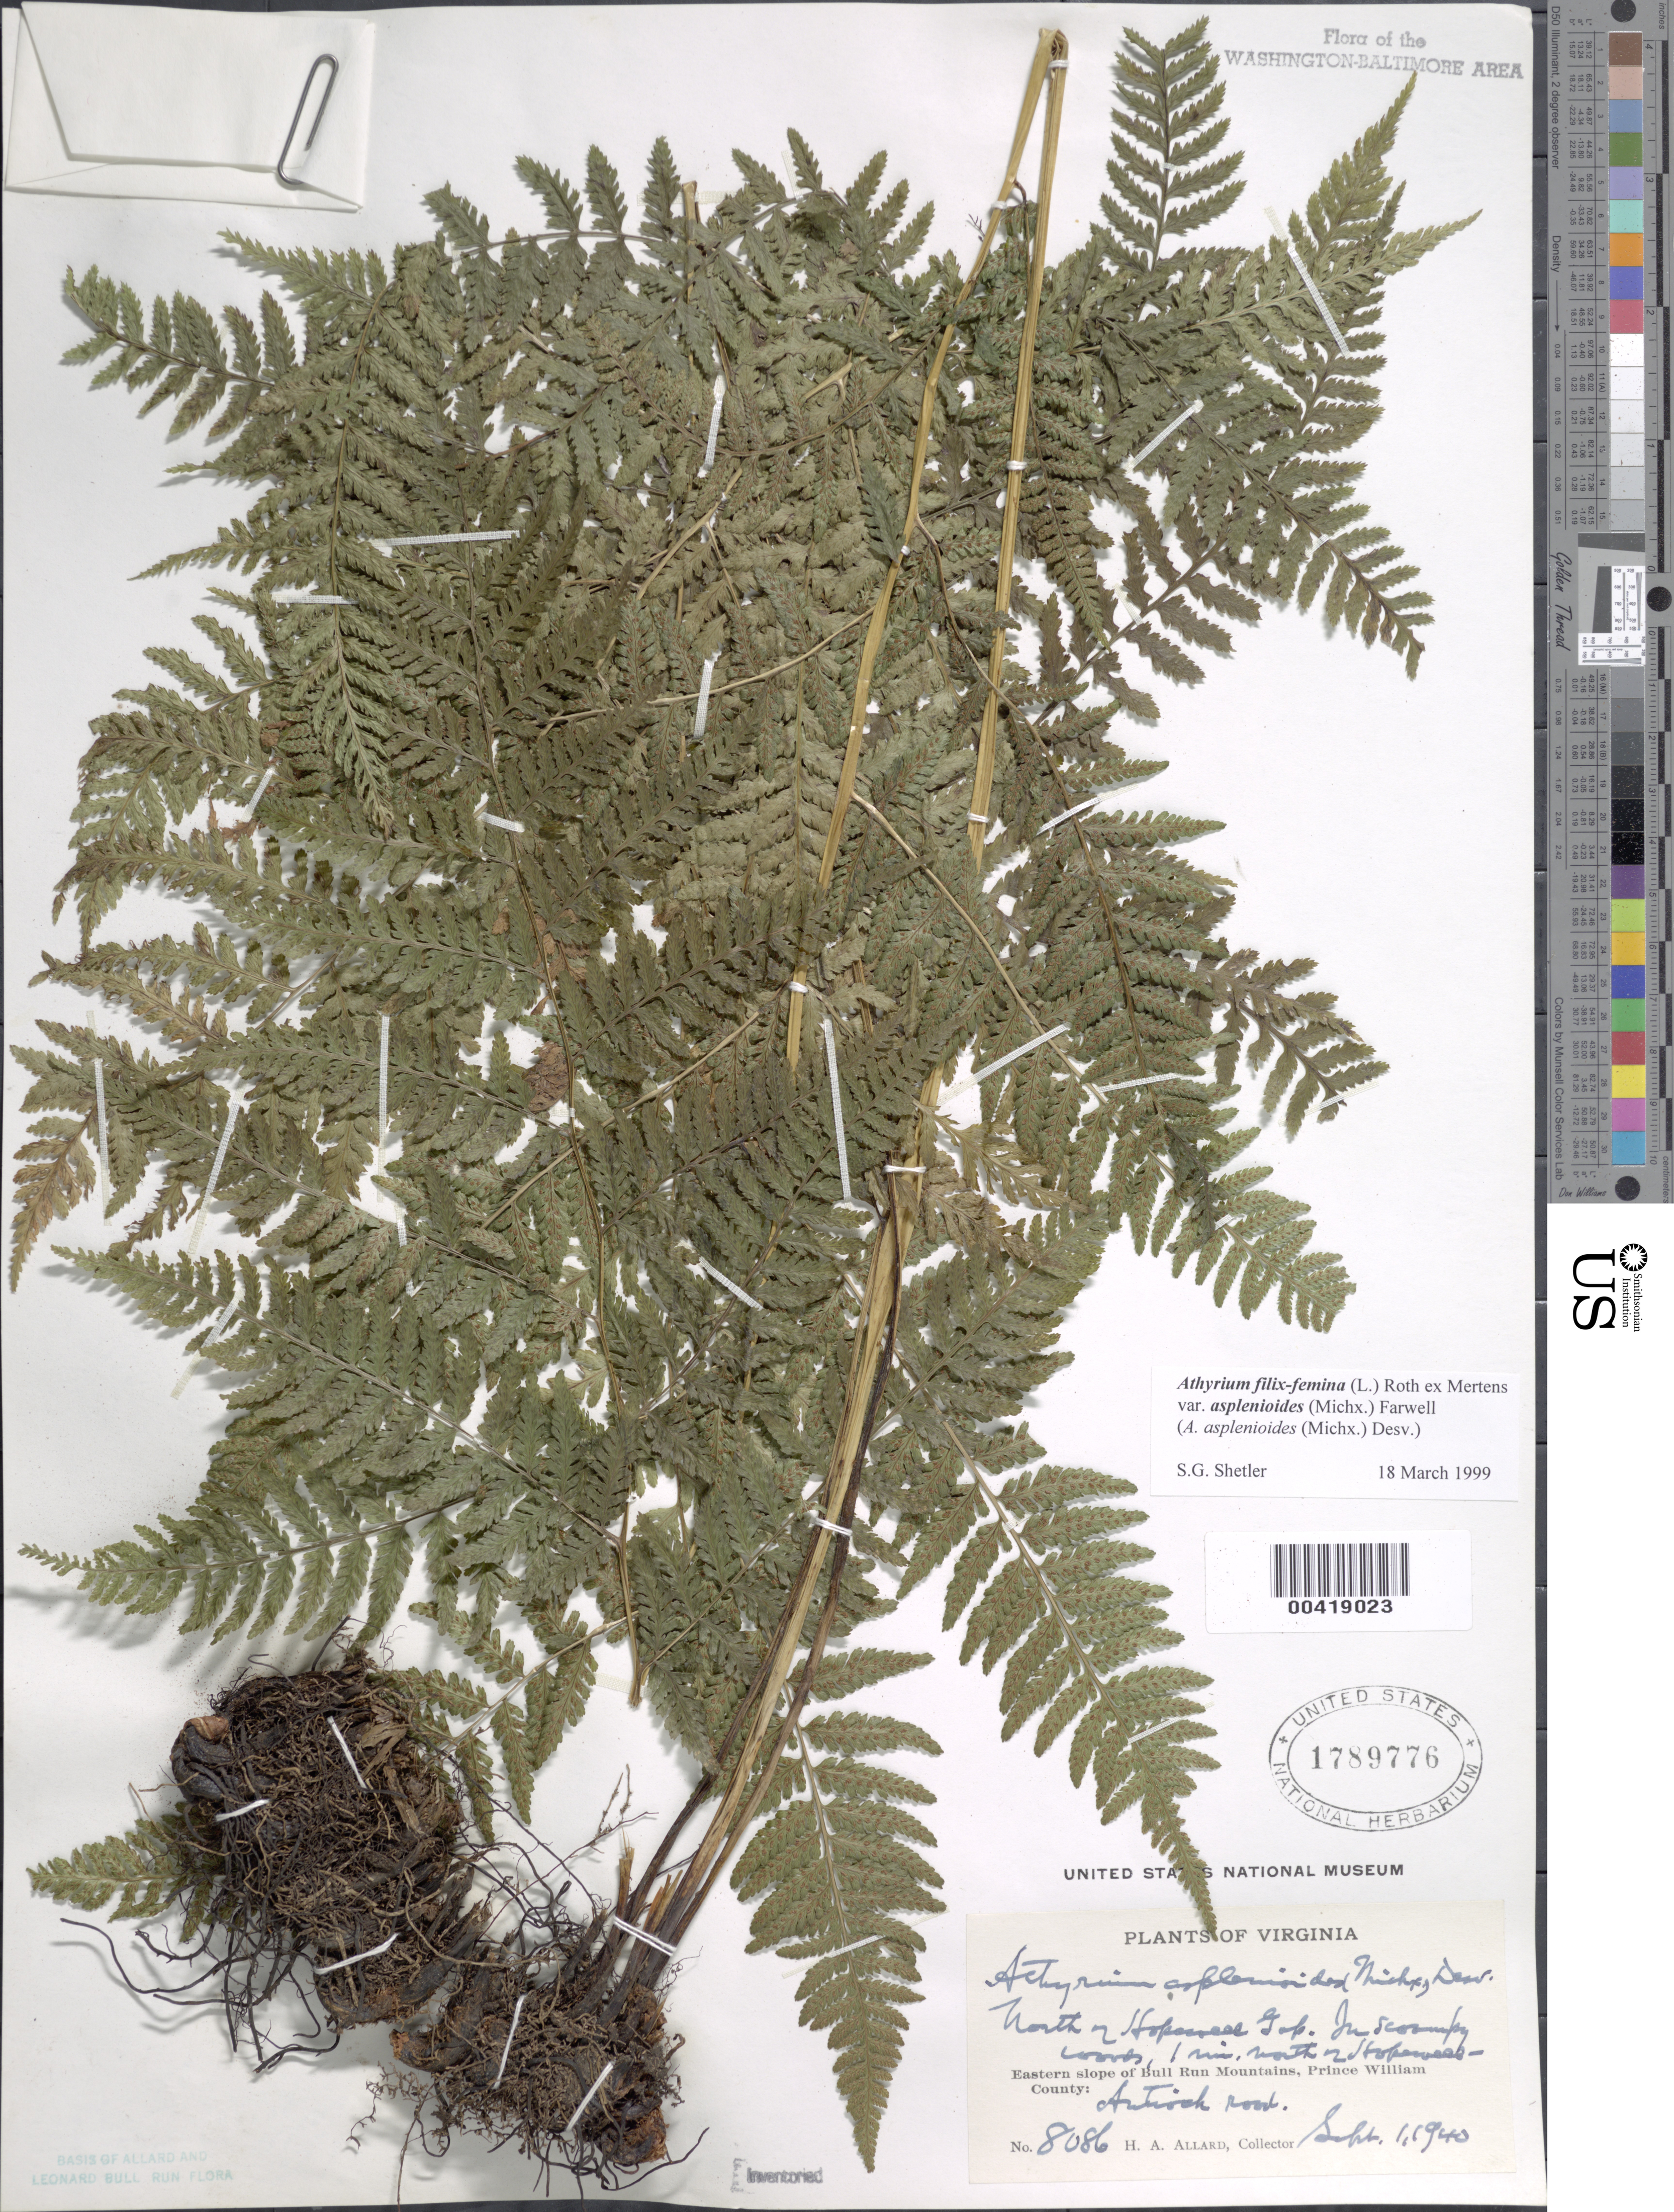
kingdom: Plantae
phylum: Tracheophyta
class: Polypodiopsida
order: Polypodiales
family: Athyriaceae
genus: Athyrium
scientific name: Athyrium filix-femina var. asplenioides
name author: (Michx.) Farw.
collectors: H. A. Allard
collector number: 8086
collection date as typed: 01 Sep 1940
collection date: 1940-09-01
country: United States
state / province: Virginia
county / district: Prince William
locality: North of Hopewell Gap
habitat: Swampy woods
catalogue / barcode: US 1789776